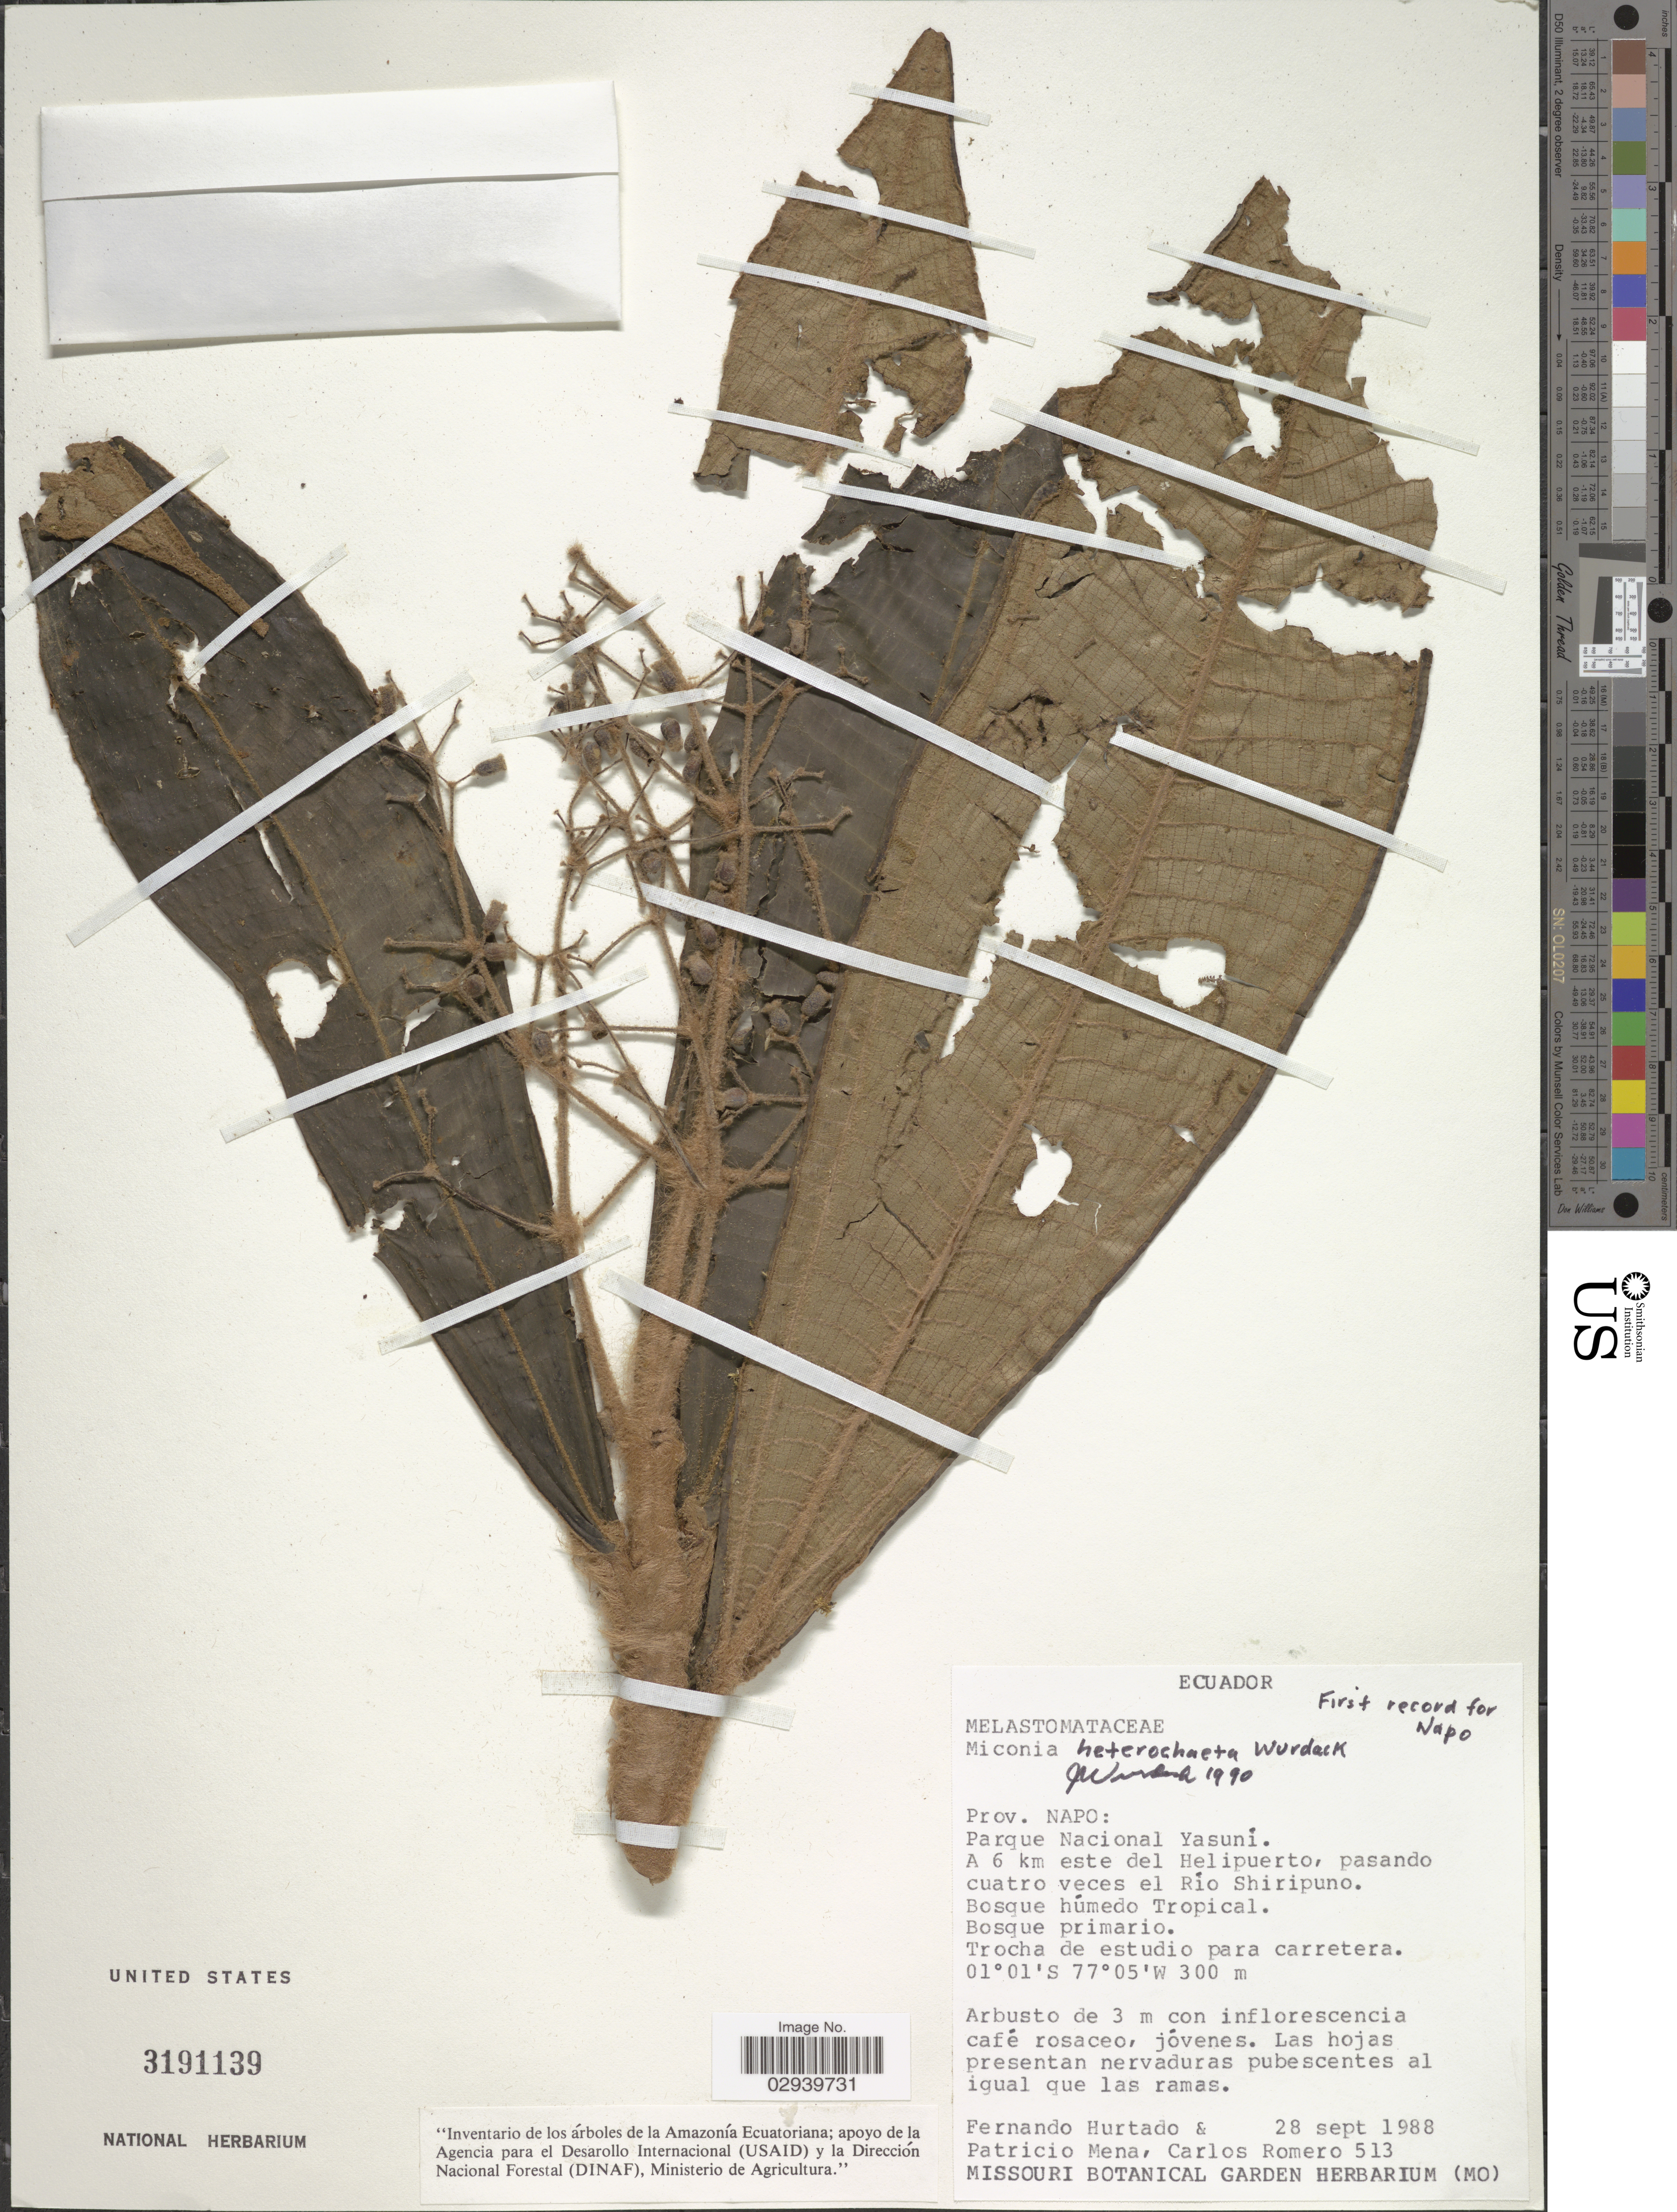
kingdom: Plantae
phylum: Tracheophyta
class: Magnoliopsida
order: Myrtales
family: Melastomataceae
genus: Miconia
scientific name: Miconia heterochaeta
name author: Wurdack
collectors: F. Hurtado, P. Mena & C. Romero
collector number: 513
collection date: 1988-09-28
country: Ecuador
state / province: Napo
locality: Parque Nacional Yasuni. A 6 km este del Helipuerto, pasando cuatro veces el Rio Shiripuno.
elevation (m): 300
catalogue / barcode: US 3191139